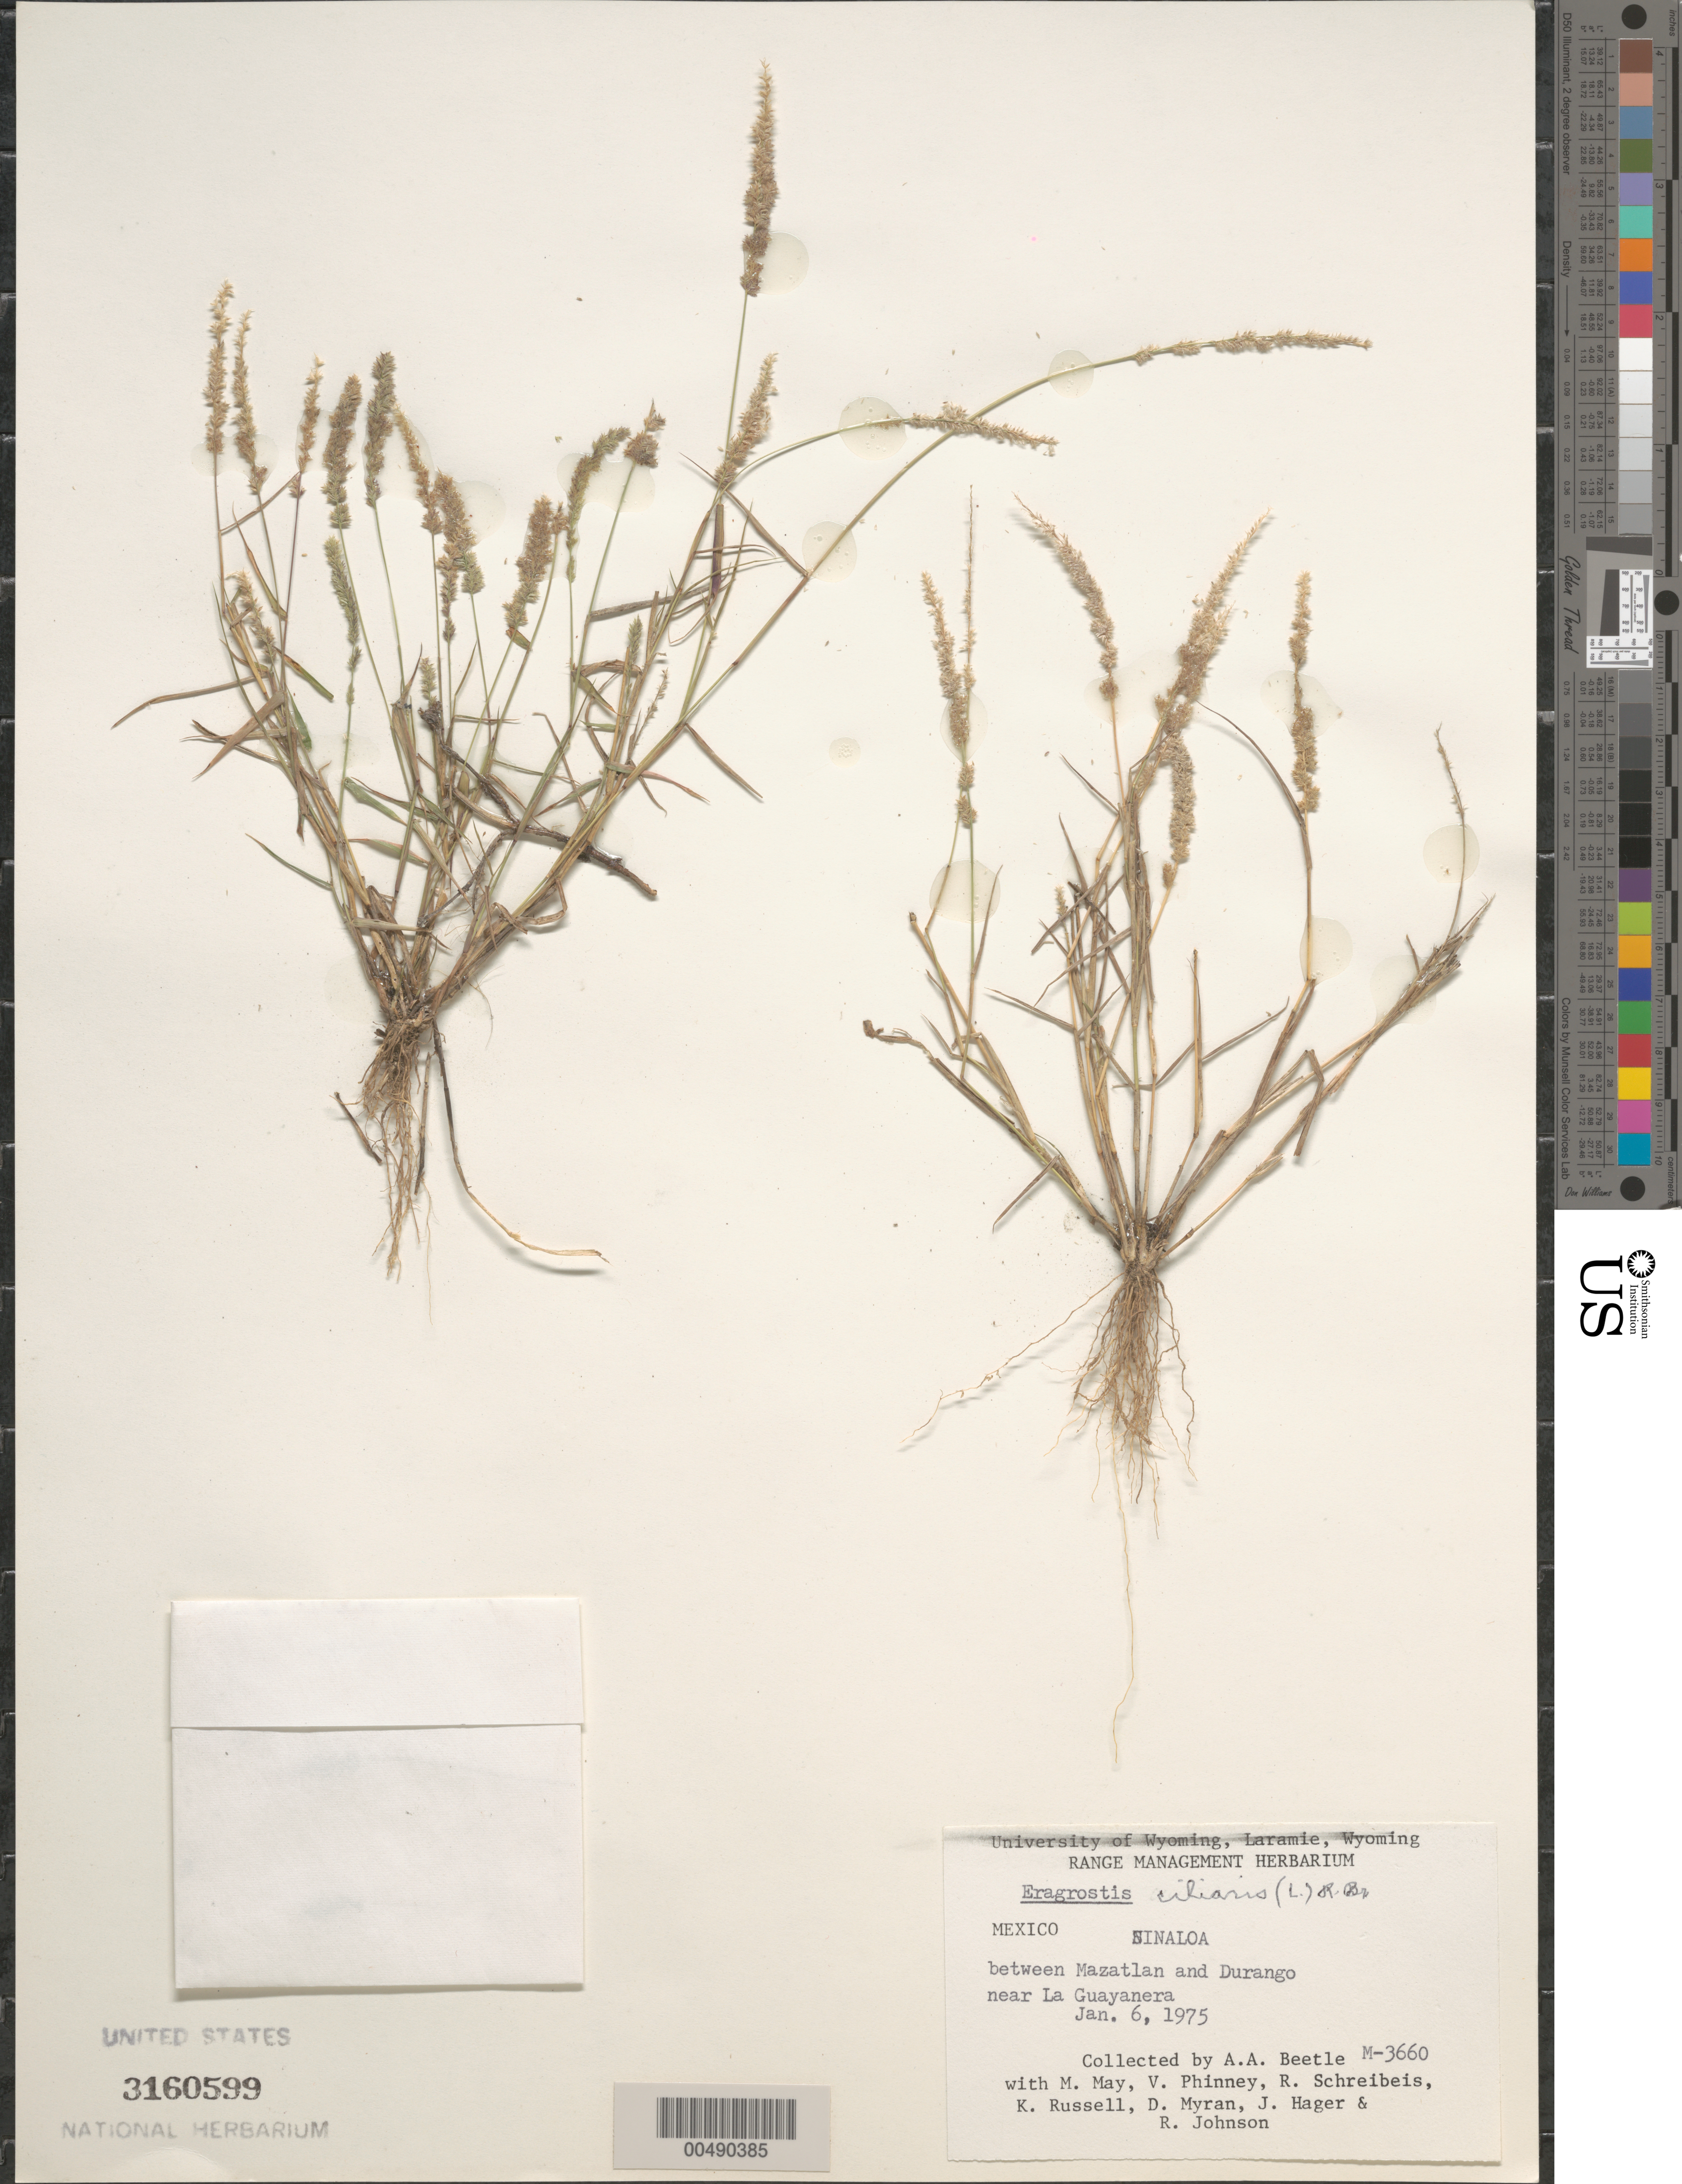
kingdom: Plantae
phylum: Tracheophyta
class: Liliopsida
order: Poales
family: Poaceae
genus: Eragrostis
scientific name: Eragrostis ciliaris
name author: (L.) R. Br.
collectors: A. A. Beetle, M. May, V. Phinney & R. Schreibeis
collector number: M-3660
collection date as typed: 6 Jan 1975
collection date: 1975-01-06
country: Mexico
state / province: Sinaloa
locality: Between Mazatlan and Durango near La Guayanera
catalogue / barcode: US 3160599